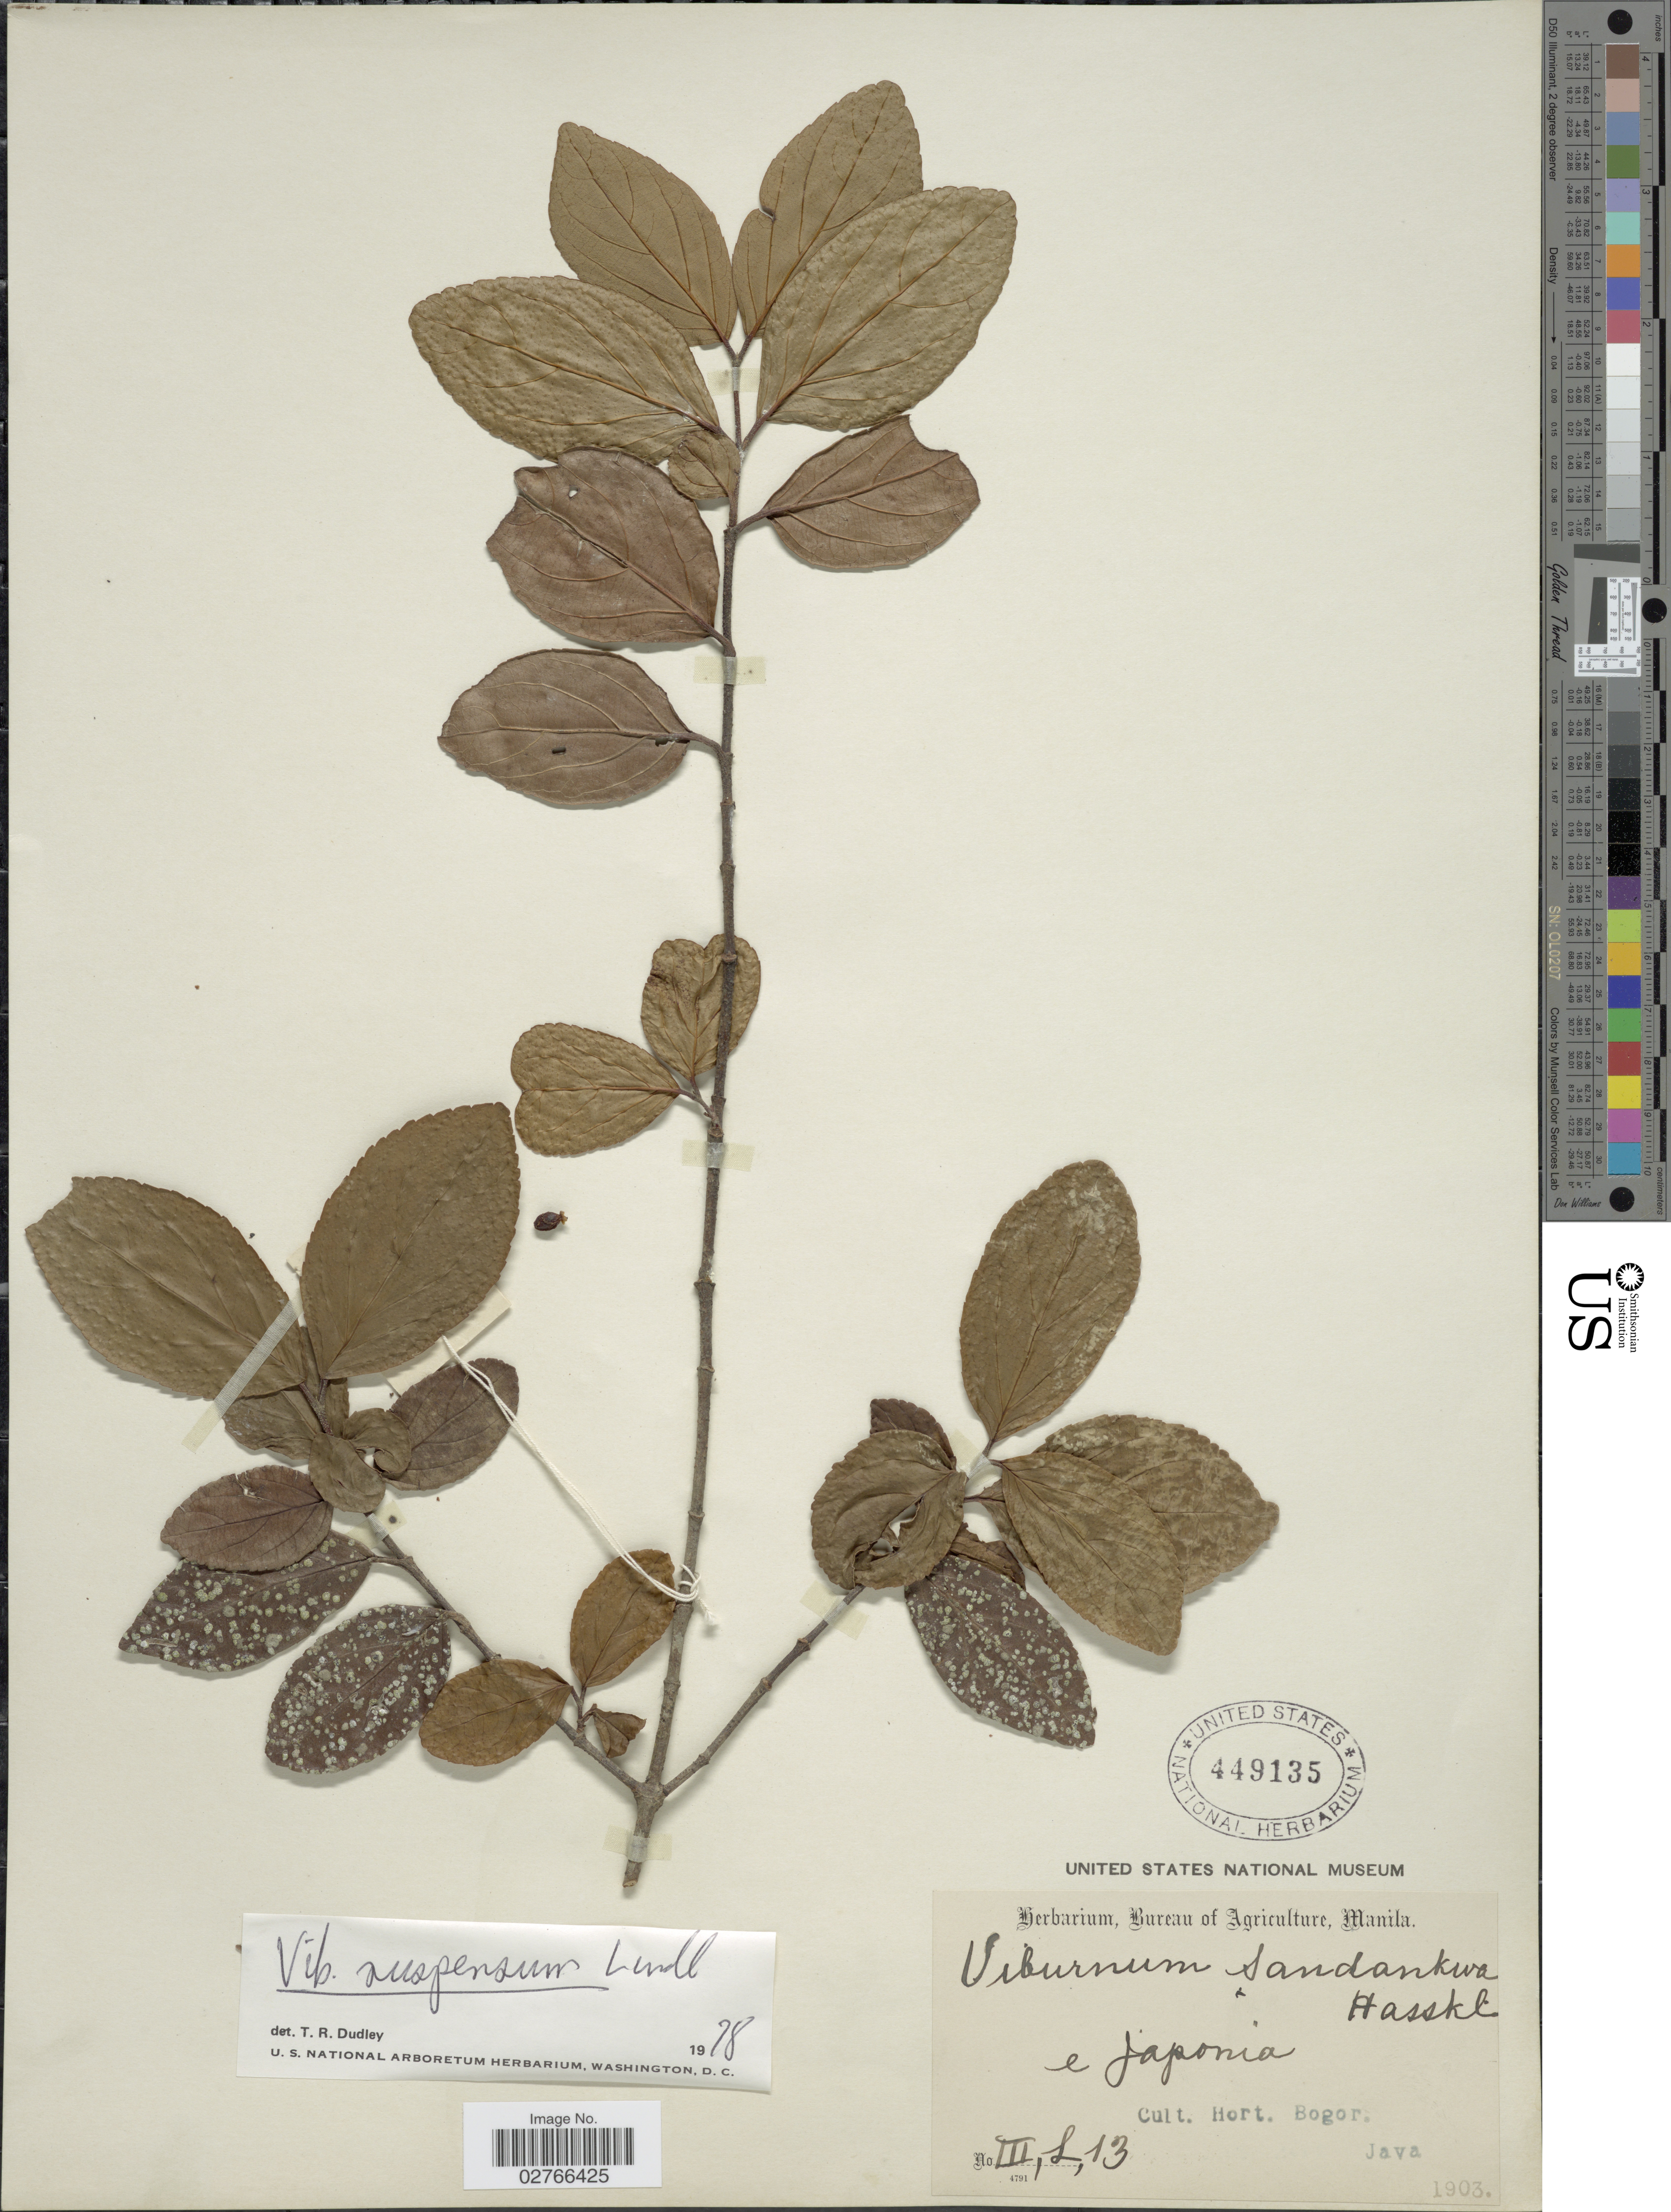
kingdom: Plantae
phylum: Tracheophyta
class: Magnoliopsida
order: Dipsacales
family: Viburnaceae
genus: Viburnum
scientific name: Viburnum suspensum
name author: Lindl.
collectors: ex Herb. Bur. Agric. Manila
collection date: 1903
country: Indonesia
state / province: Java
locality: Cult. Hort. Bogor. III,L,13.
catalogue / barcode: US 449135